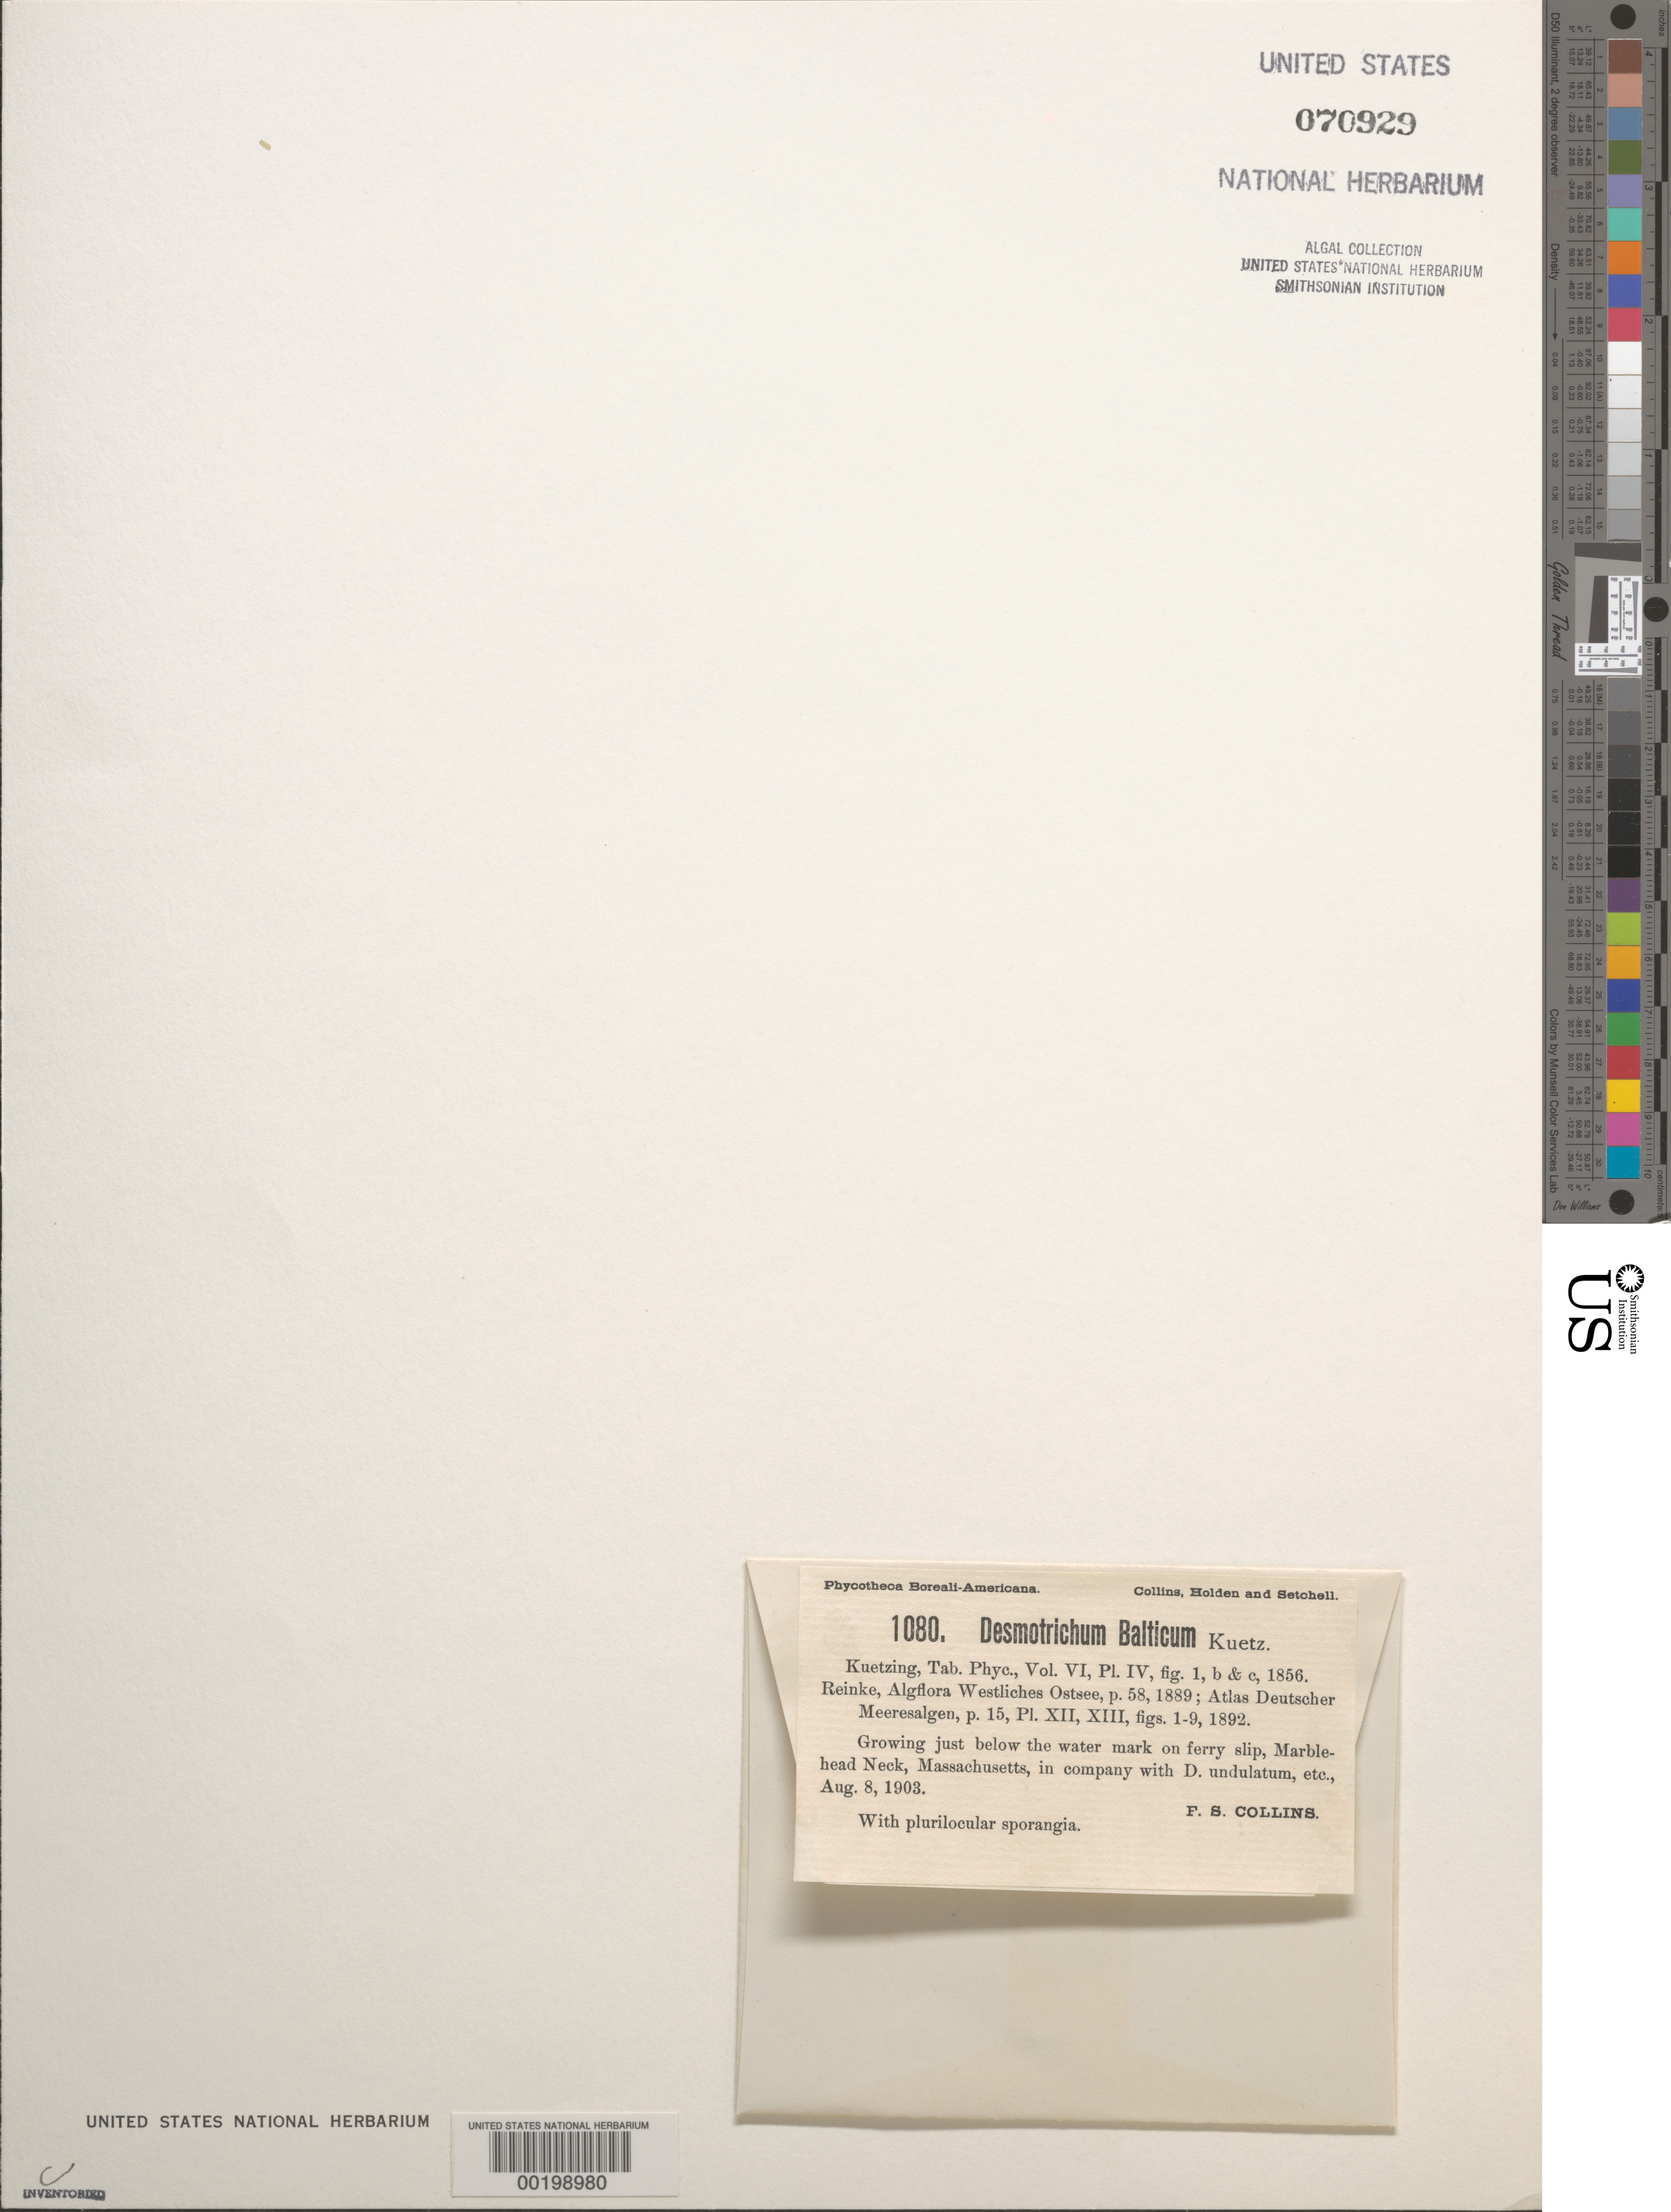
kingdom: Chromista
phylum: Ochrophyta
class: Phaeophyceae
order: Ectocarpales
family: Chordariaceae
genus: Punctaria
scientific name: Punctaria tenuissima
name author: (C. Agardh)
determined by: Algae name updating Project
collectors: F. Collins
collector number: PB-A 1080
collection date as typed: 08 Aug 1903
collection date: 1903-08-08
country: United States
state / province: Massachusetts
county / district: Essex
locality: Marblehead Neck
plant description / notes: Collins, Holden & Setchell, Phycotheca Boreali-Americana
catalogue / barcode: US 70929